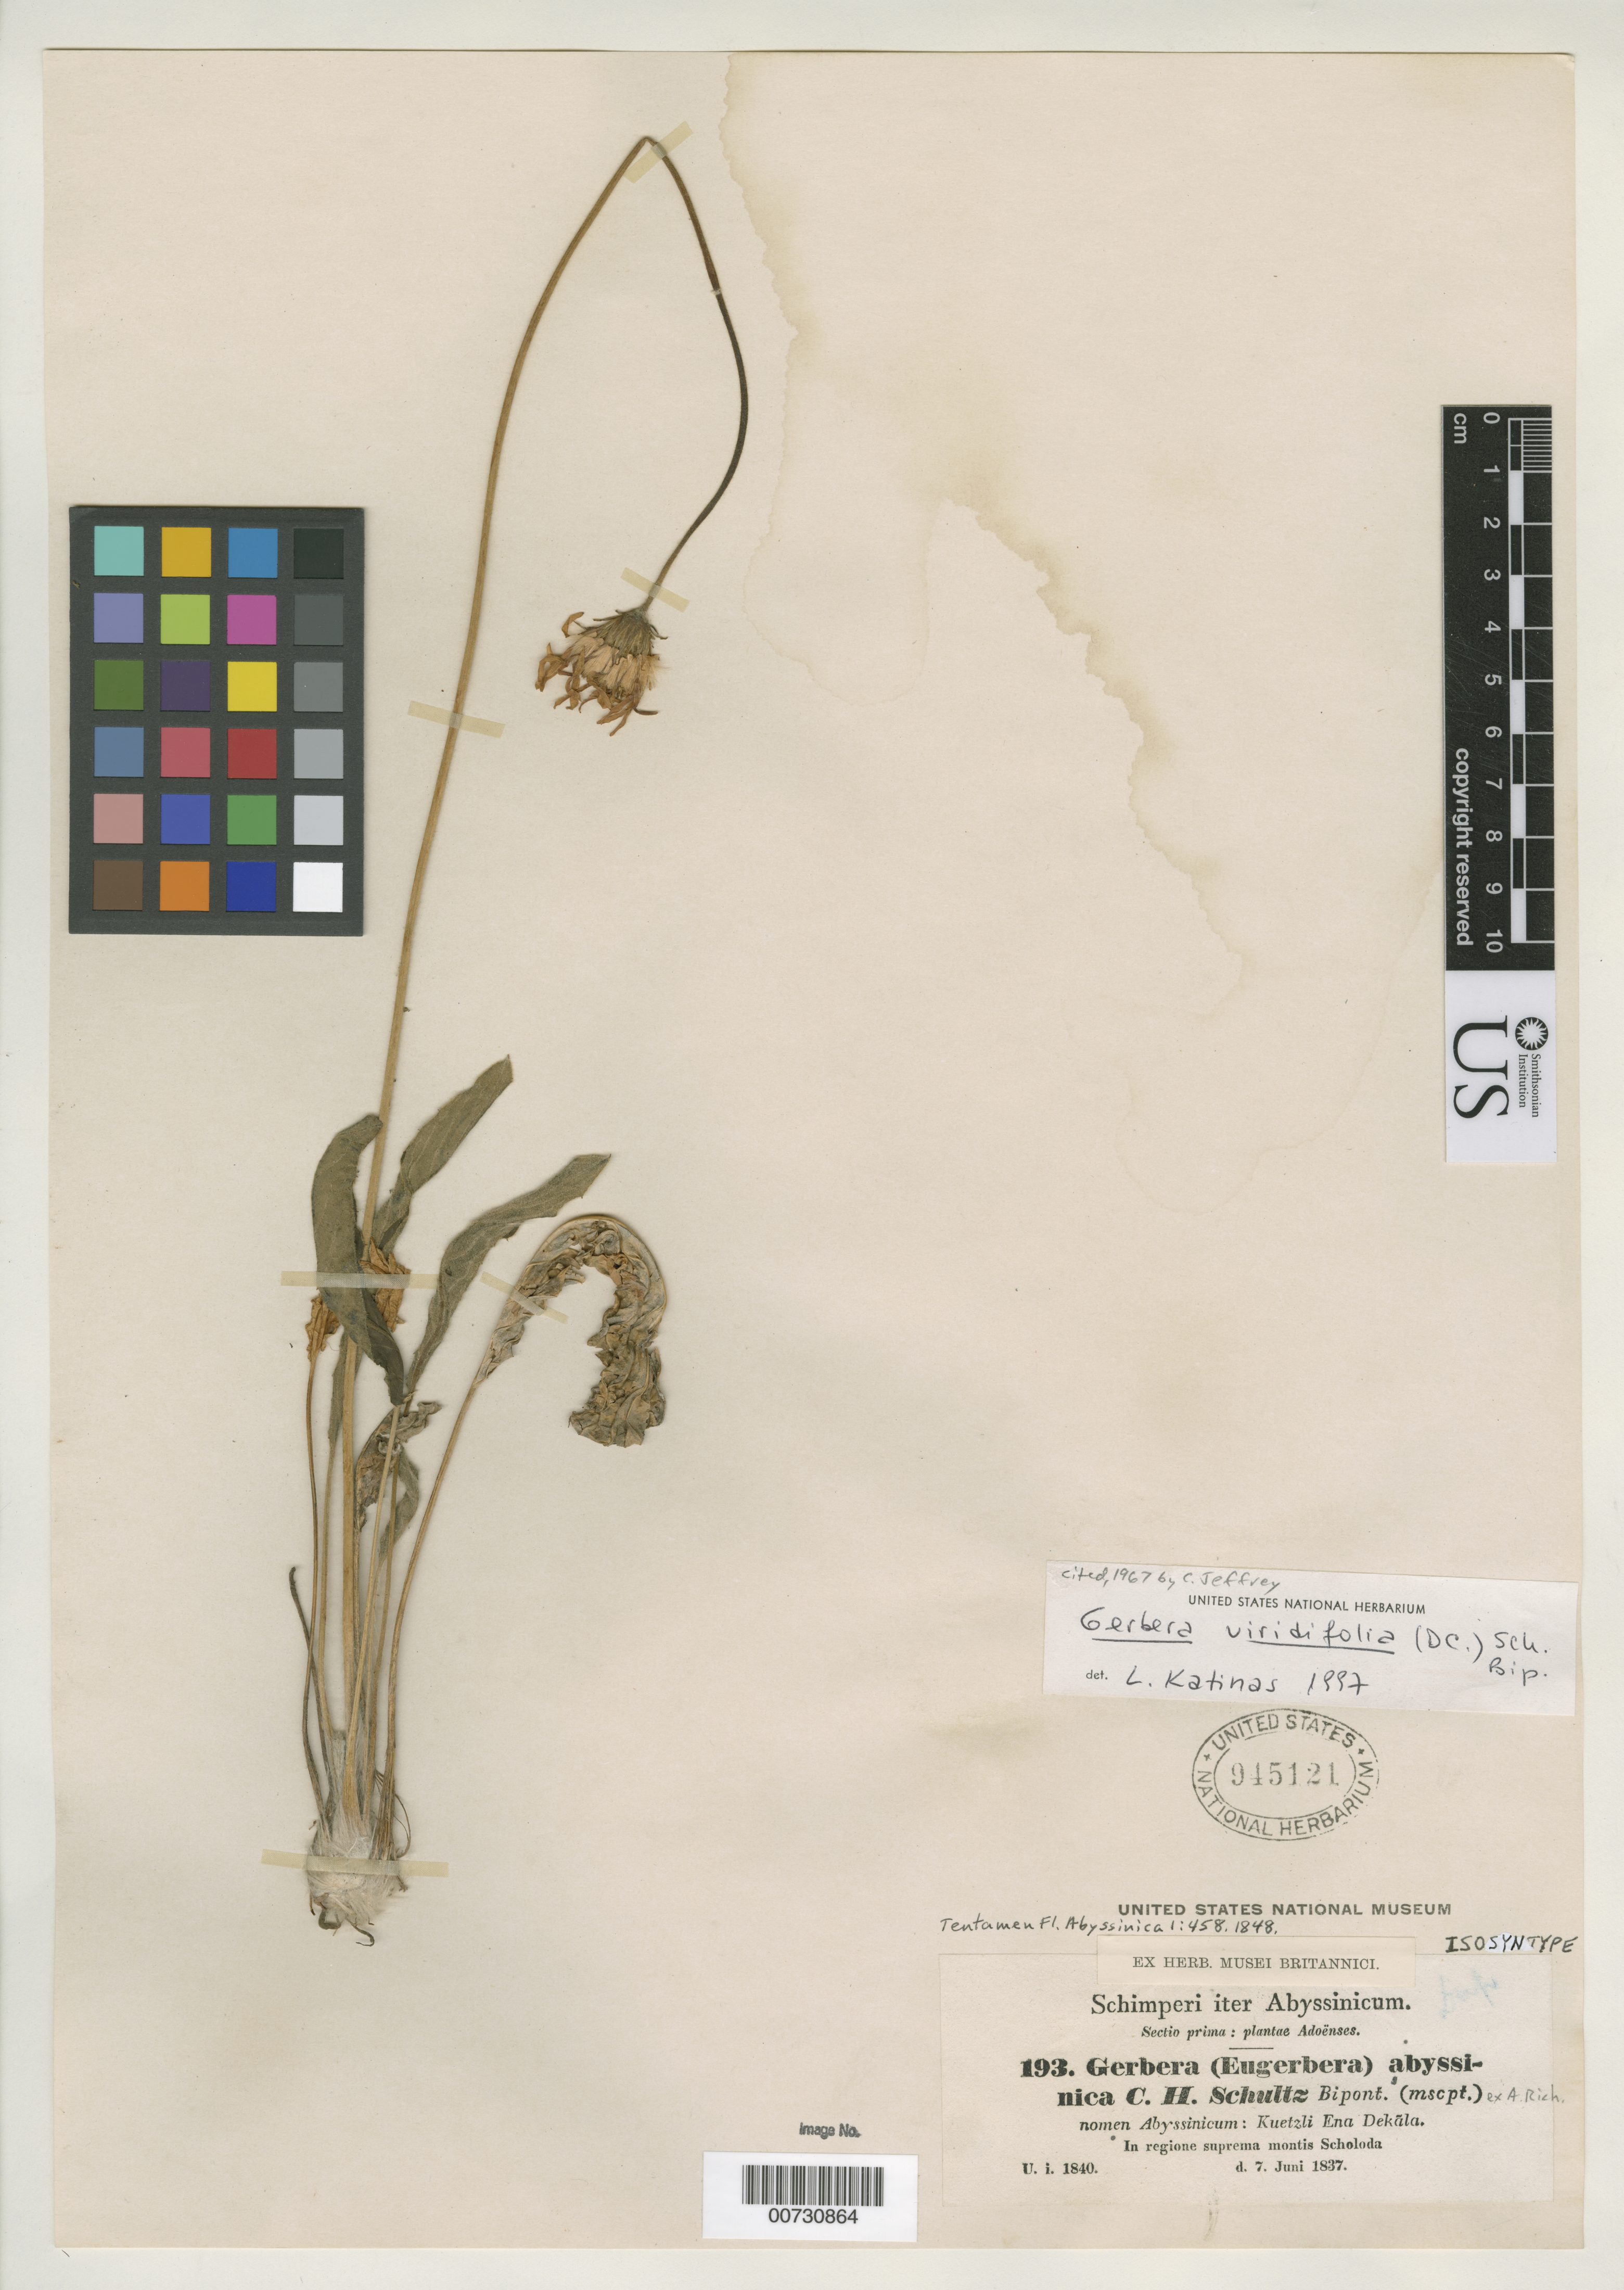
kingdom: Plantae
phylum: Tracheophyta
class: Magnoliopsida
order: Asterales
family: Asteraceae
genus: Gerbera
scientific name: Gerbera abyssinica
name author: Sch. Bip. ex A. Rich.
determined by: Katinas, L.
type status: Isosyntype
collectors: G. W. Schimper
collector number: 193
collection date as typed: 07 Jun 1837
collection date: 1837-06-07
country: Ethiopia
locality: In regione suprema montis Scholoda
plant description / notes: Cited 1967 by C. Jeffrey, Kew Bull. 21: 217.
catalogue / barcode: US 945121